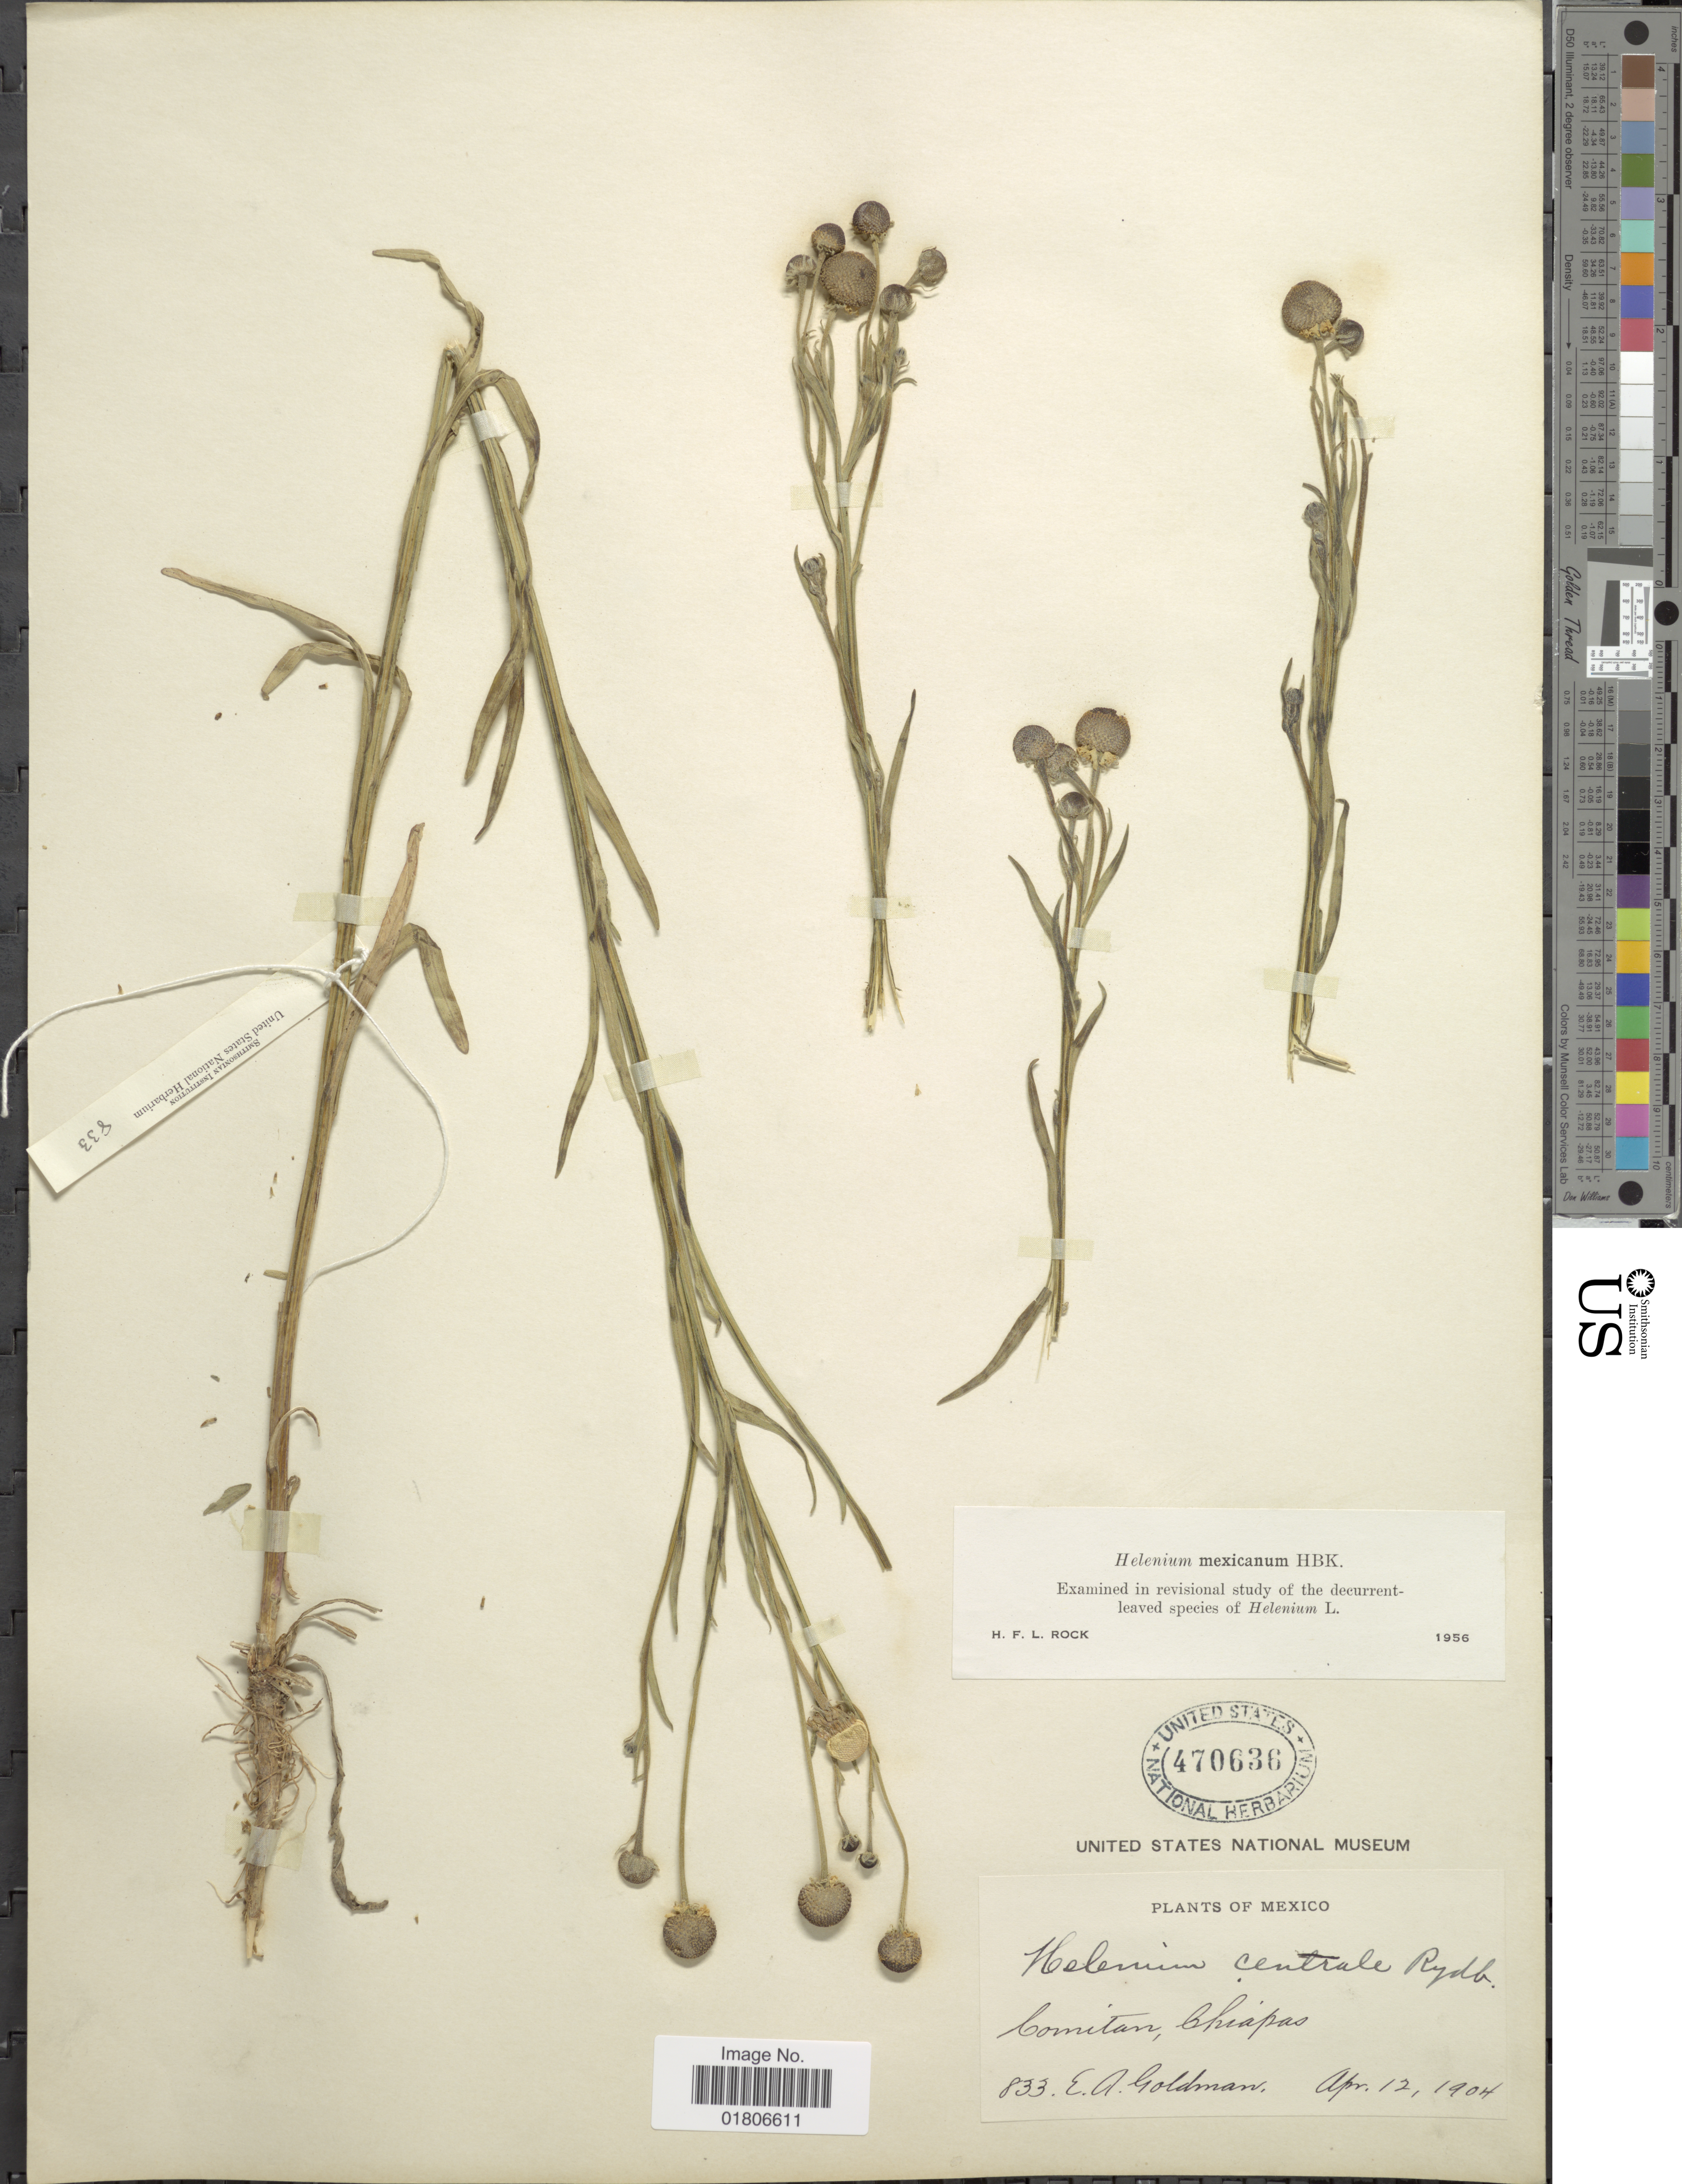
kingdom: Plantae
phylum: Tracheophyta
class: Magnoliopsida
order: Asterales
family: Asteraceae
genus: Helenium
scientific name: Helenium mexicanum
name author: Kunth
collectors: E. A. Goldman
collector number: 833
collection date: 1904-04-12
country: Mexico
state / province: Chiapas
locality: Comitan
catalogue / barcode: US 470636